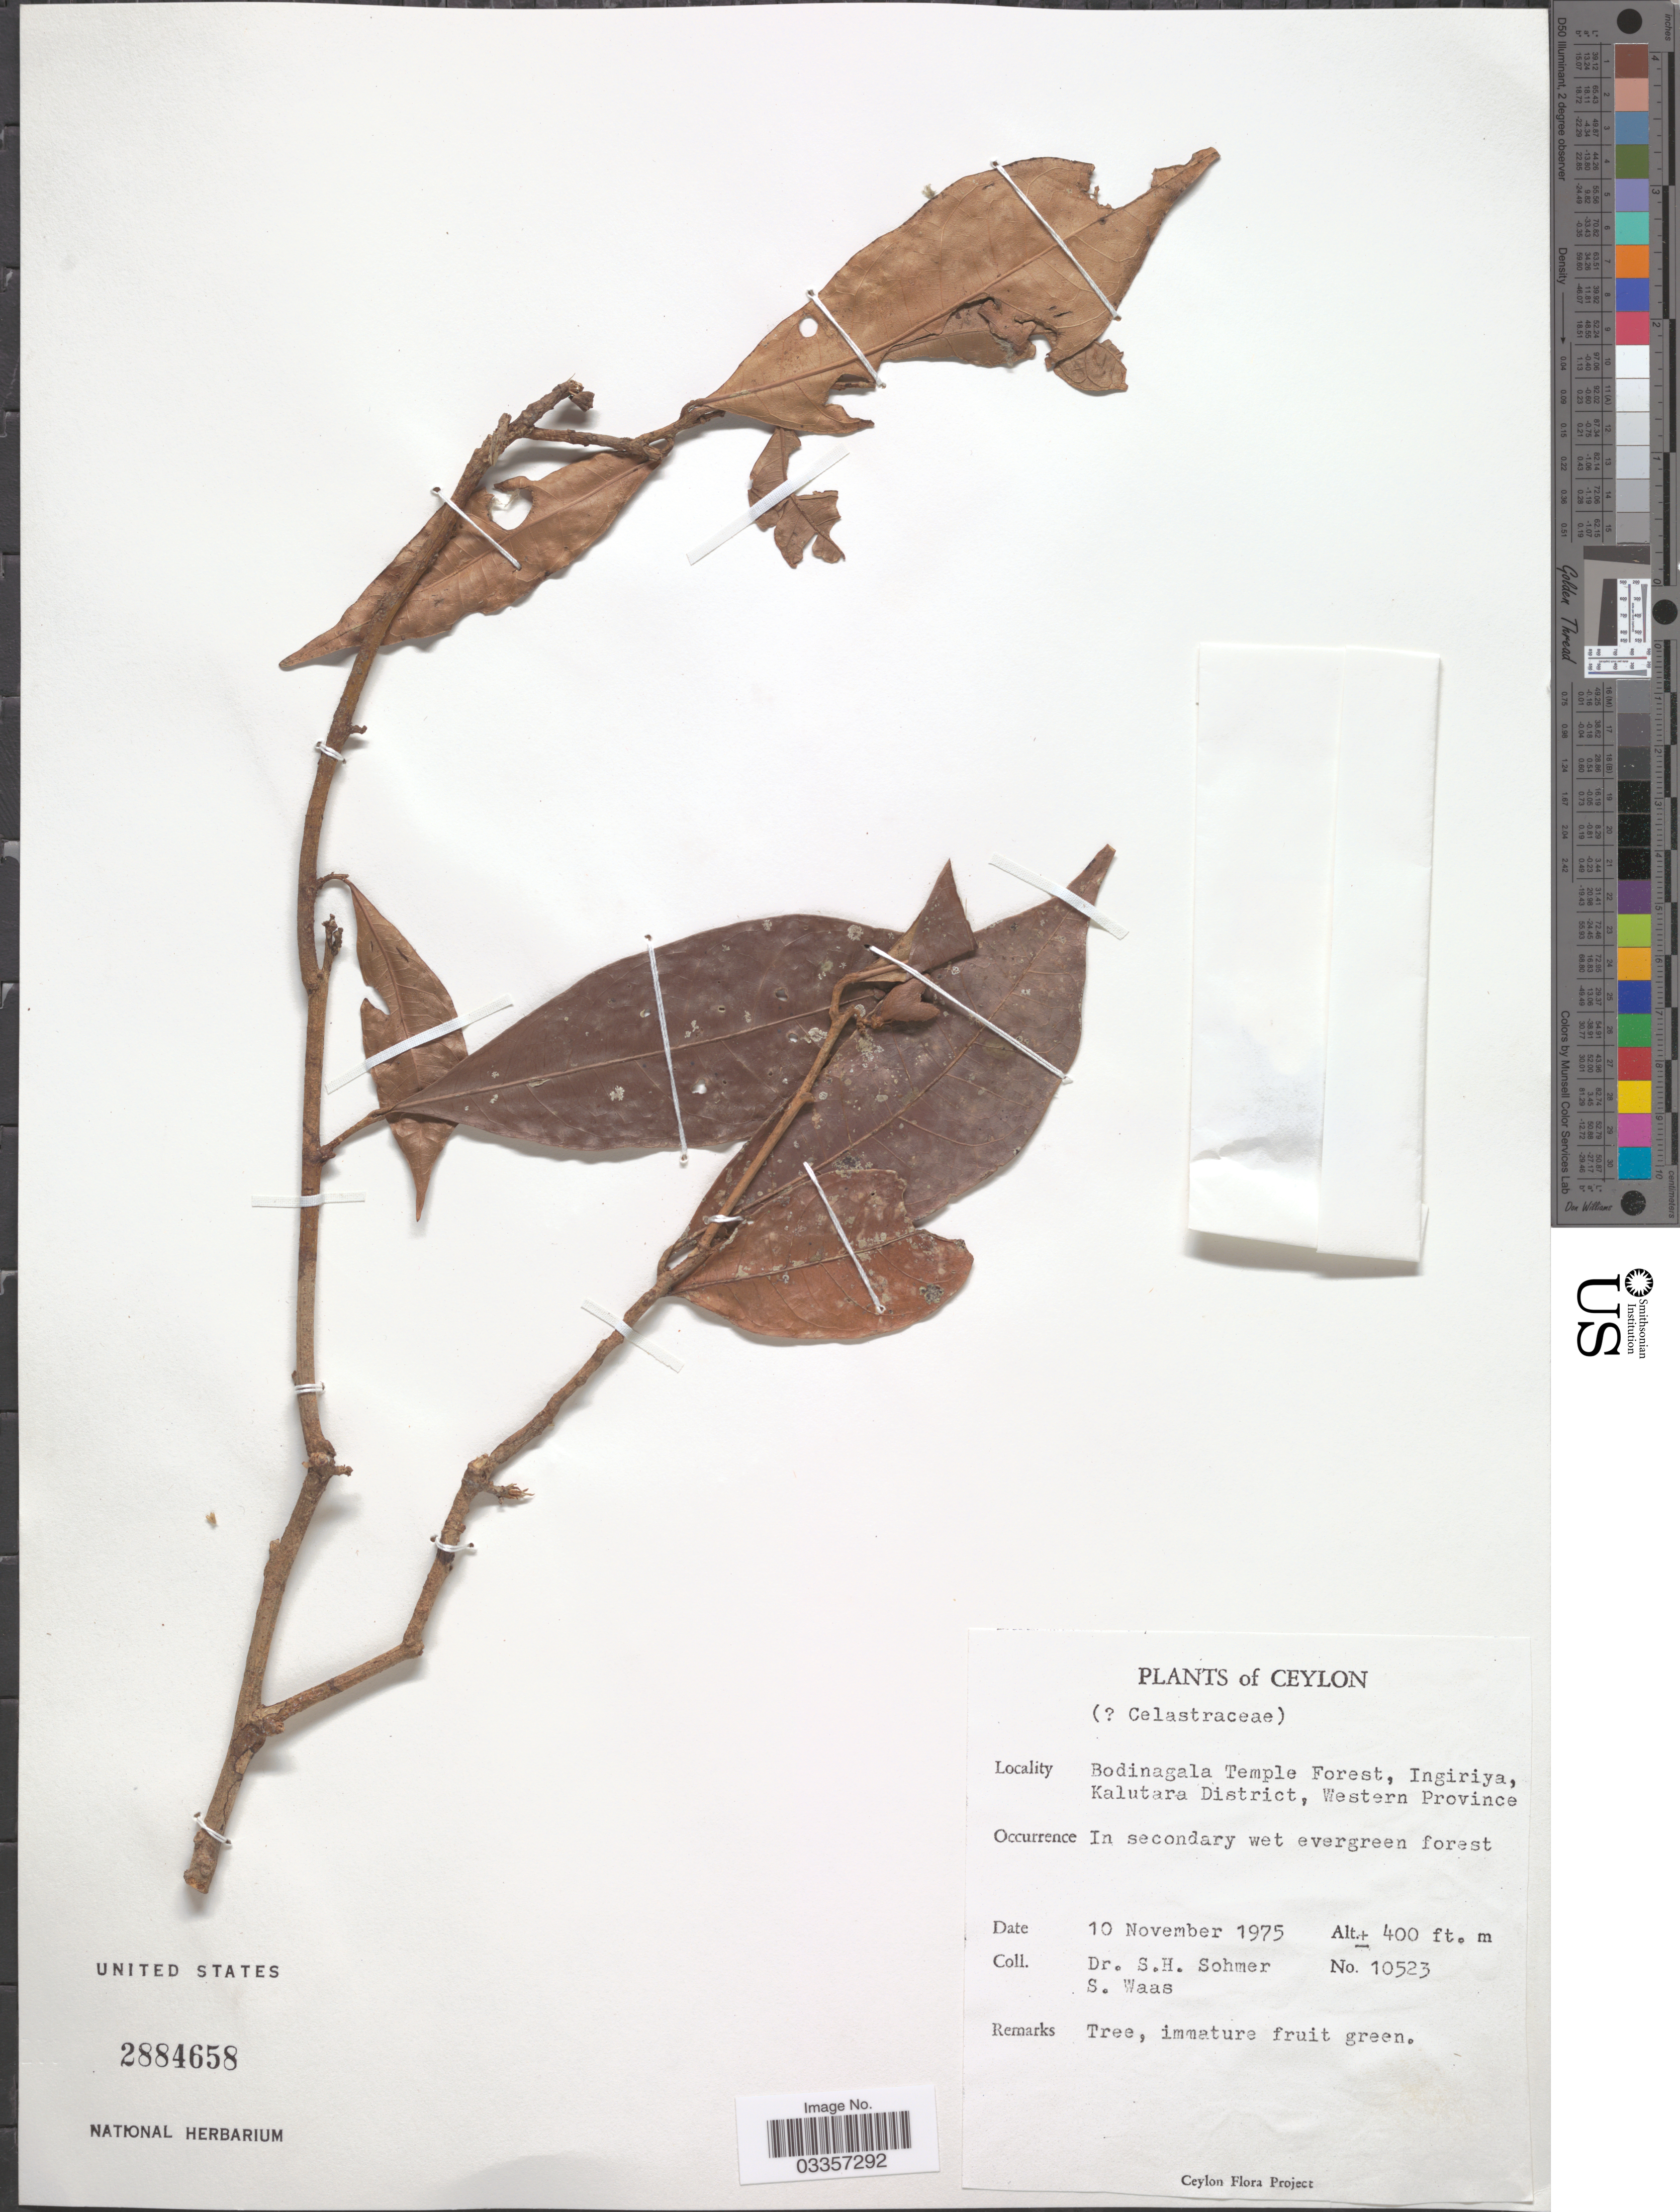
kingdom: Plantae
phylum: Tracheophyta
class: Magnoliopsida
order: Celastrales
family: Celastraceae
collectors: S. H. Sohmer & S. Waas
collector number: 10523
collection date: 1975-11-10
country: Sri Lanka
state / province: Western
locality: Ceylon. Bodinagala Temple Forest, Ingiriya, Kalutara District.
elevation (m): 122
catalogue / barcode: US 2884658